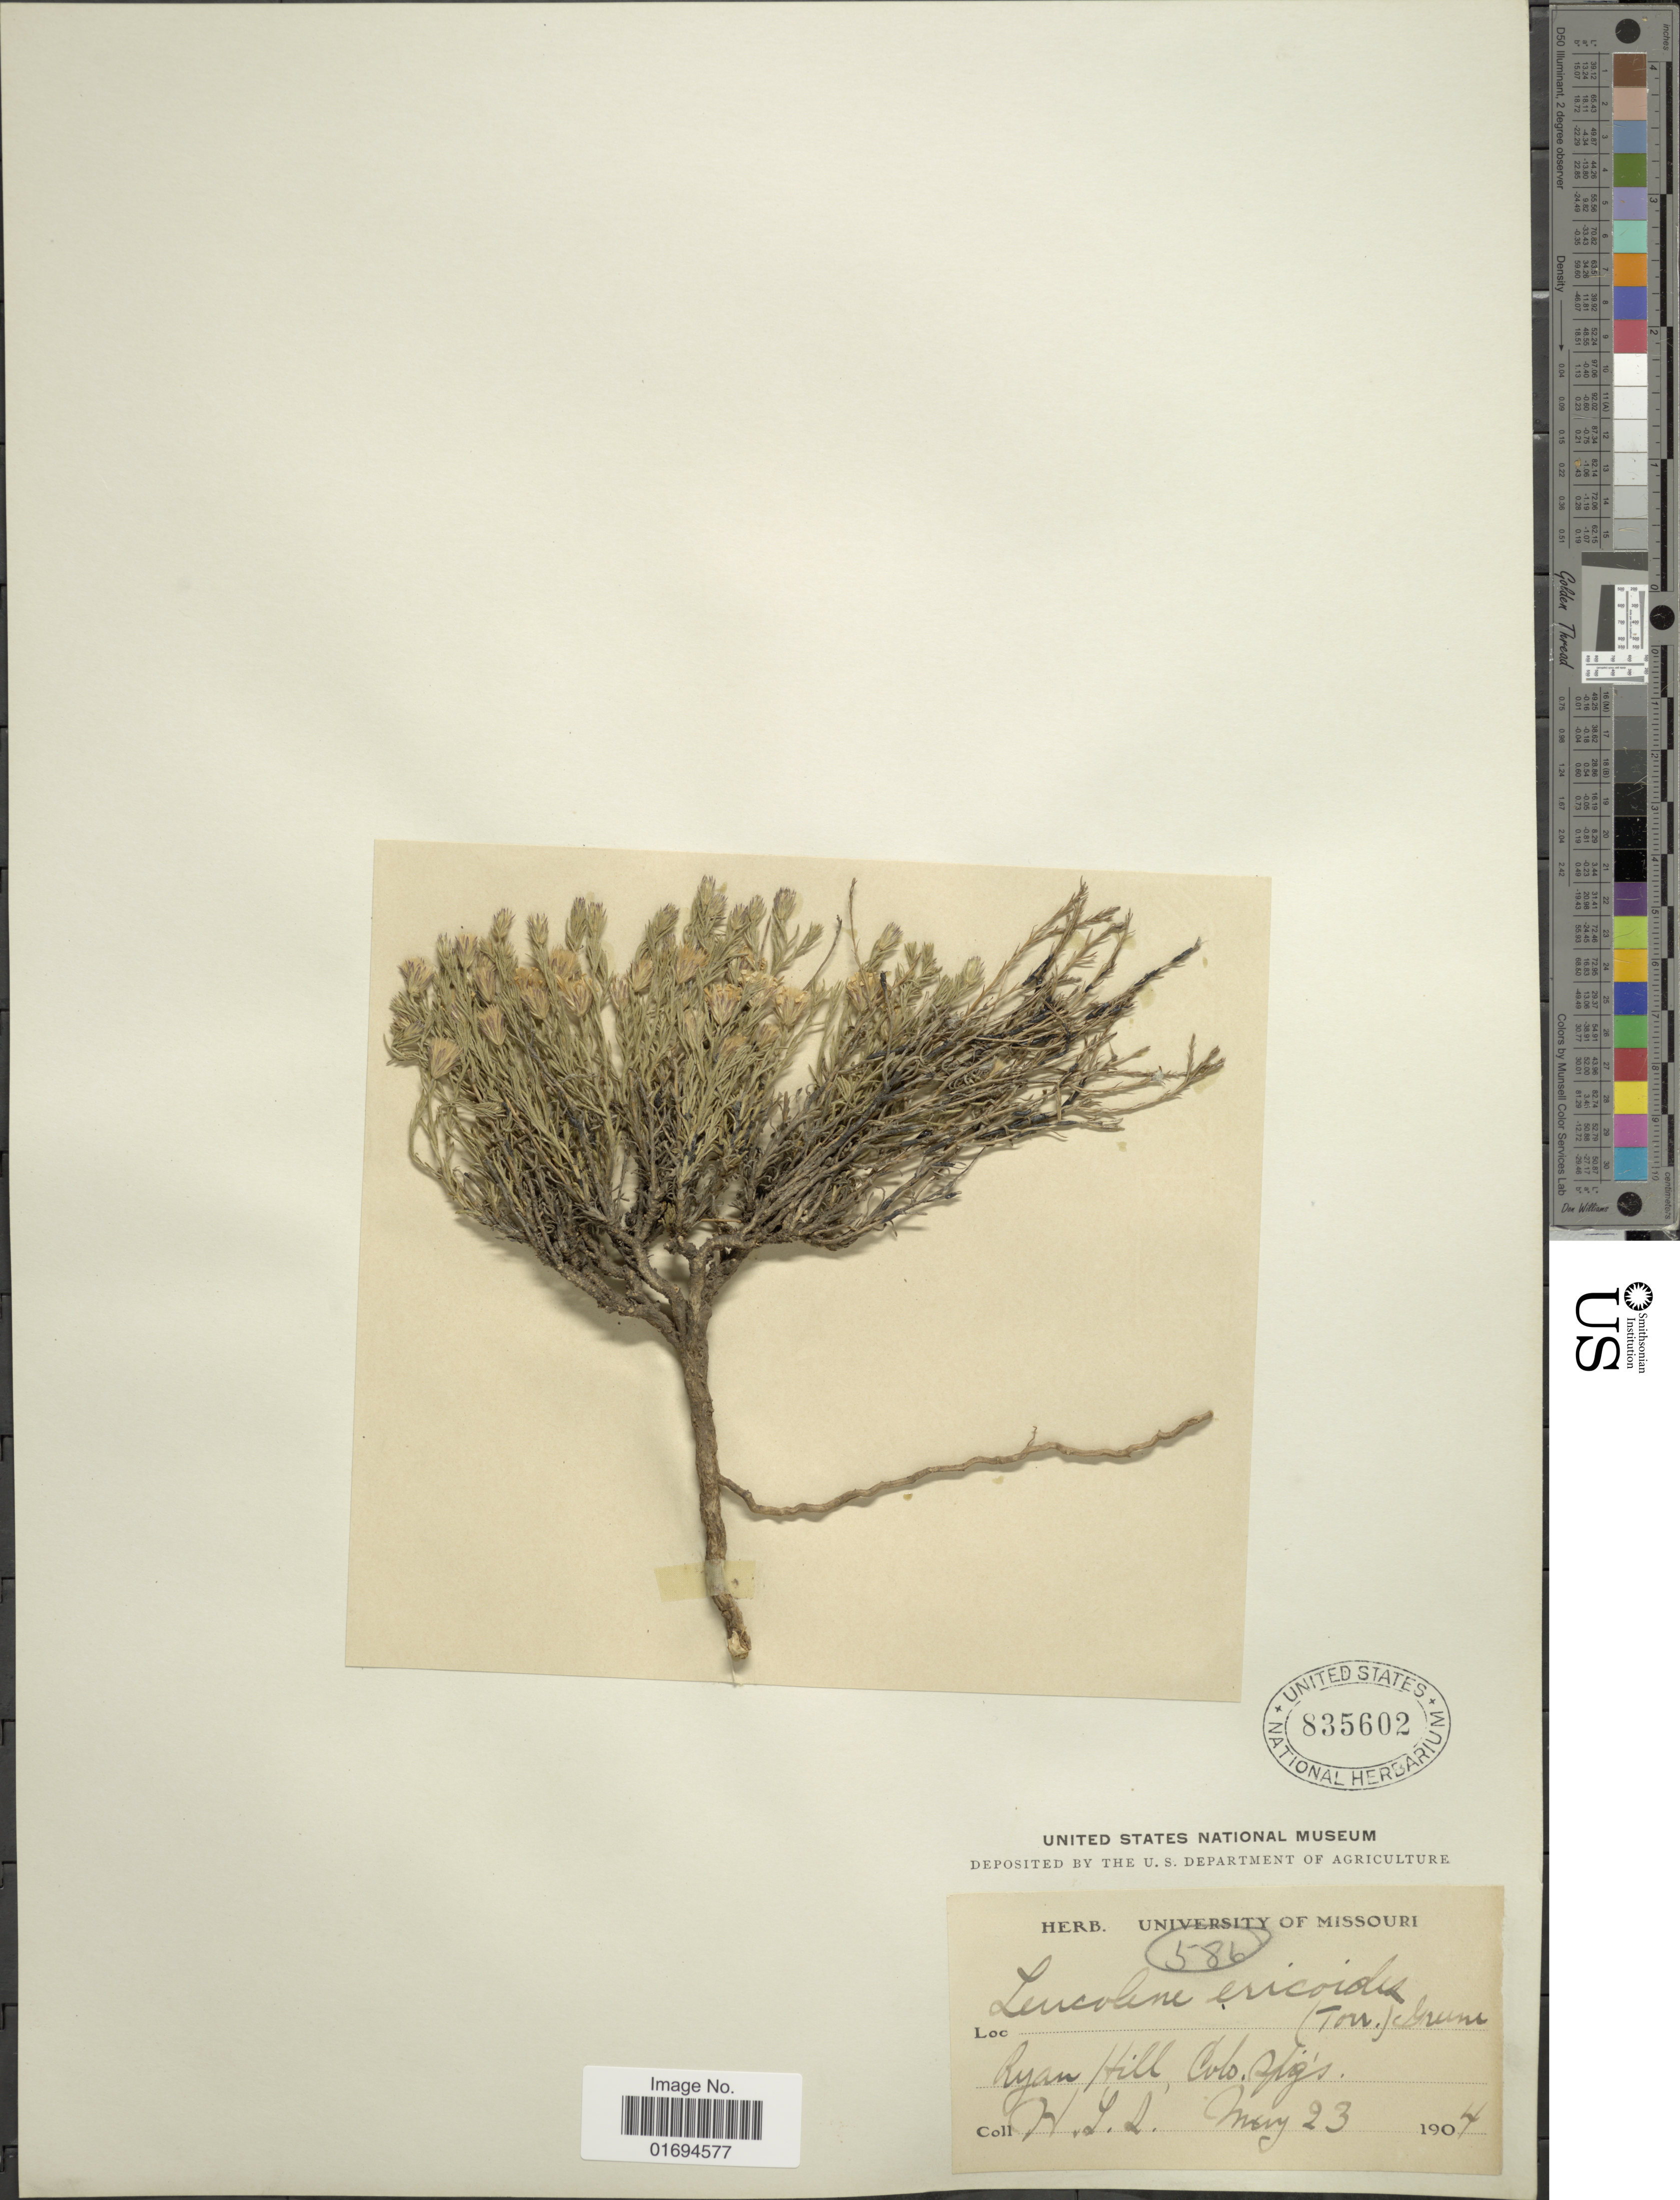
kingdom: Plantae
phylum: Tracheophyta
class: Magnoliopsida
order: Asterales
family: Asteraceae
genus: Chaetopappa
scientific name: Chaetopappa ericoides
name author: (Torr.) G.L. Nesom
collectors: W. L. L.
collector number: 586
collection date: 1904-05-23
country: United States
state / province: Colorado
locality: Ryan Hill, Colo. Sprigs (Colorado Springs)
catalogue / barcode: US 835602